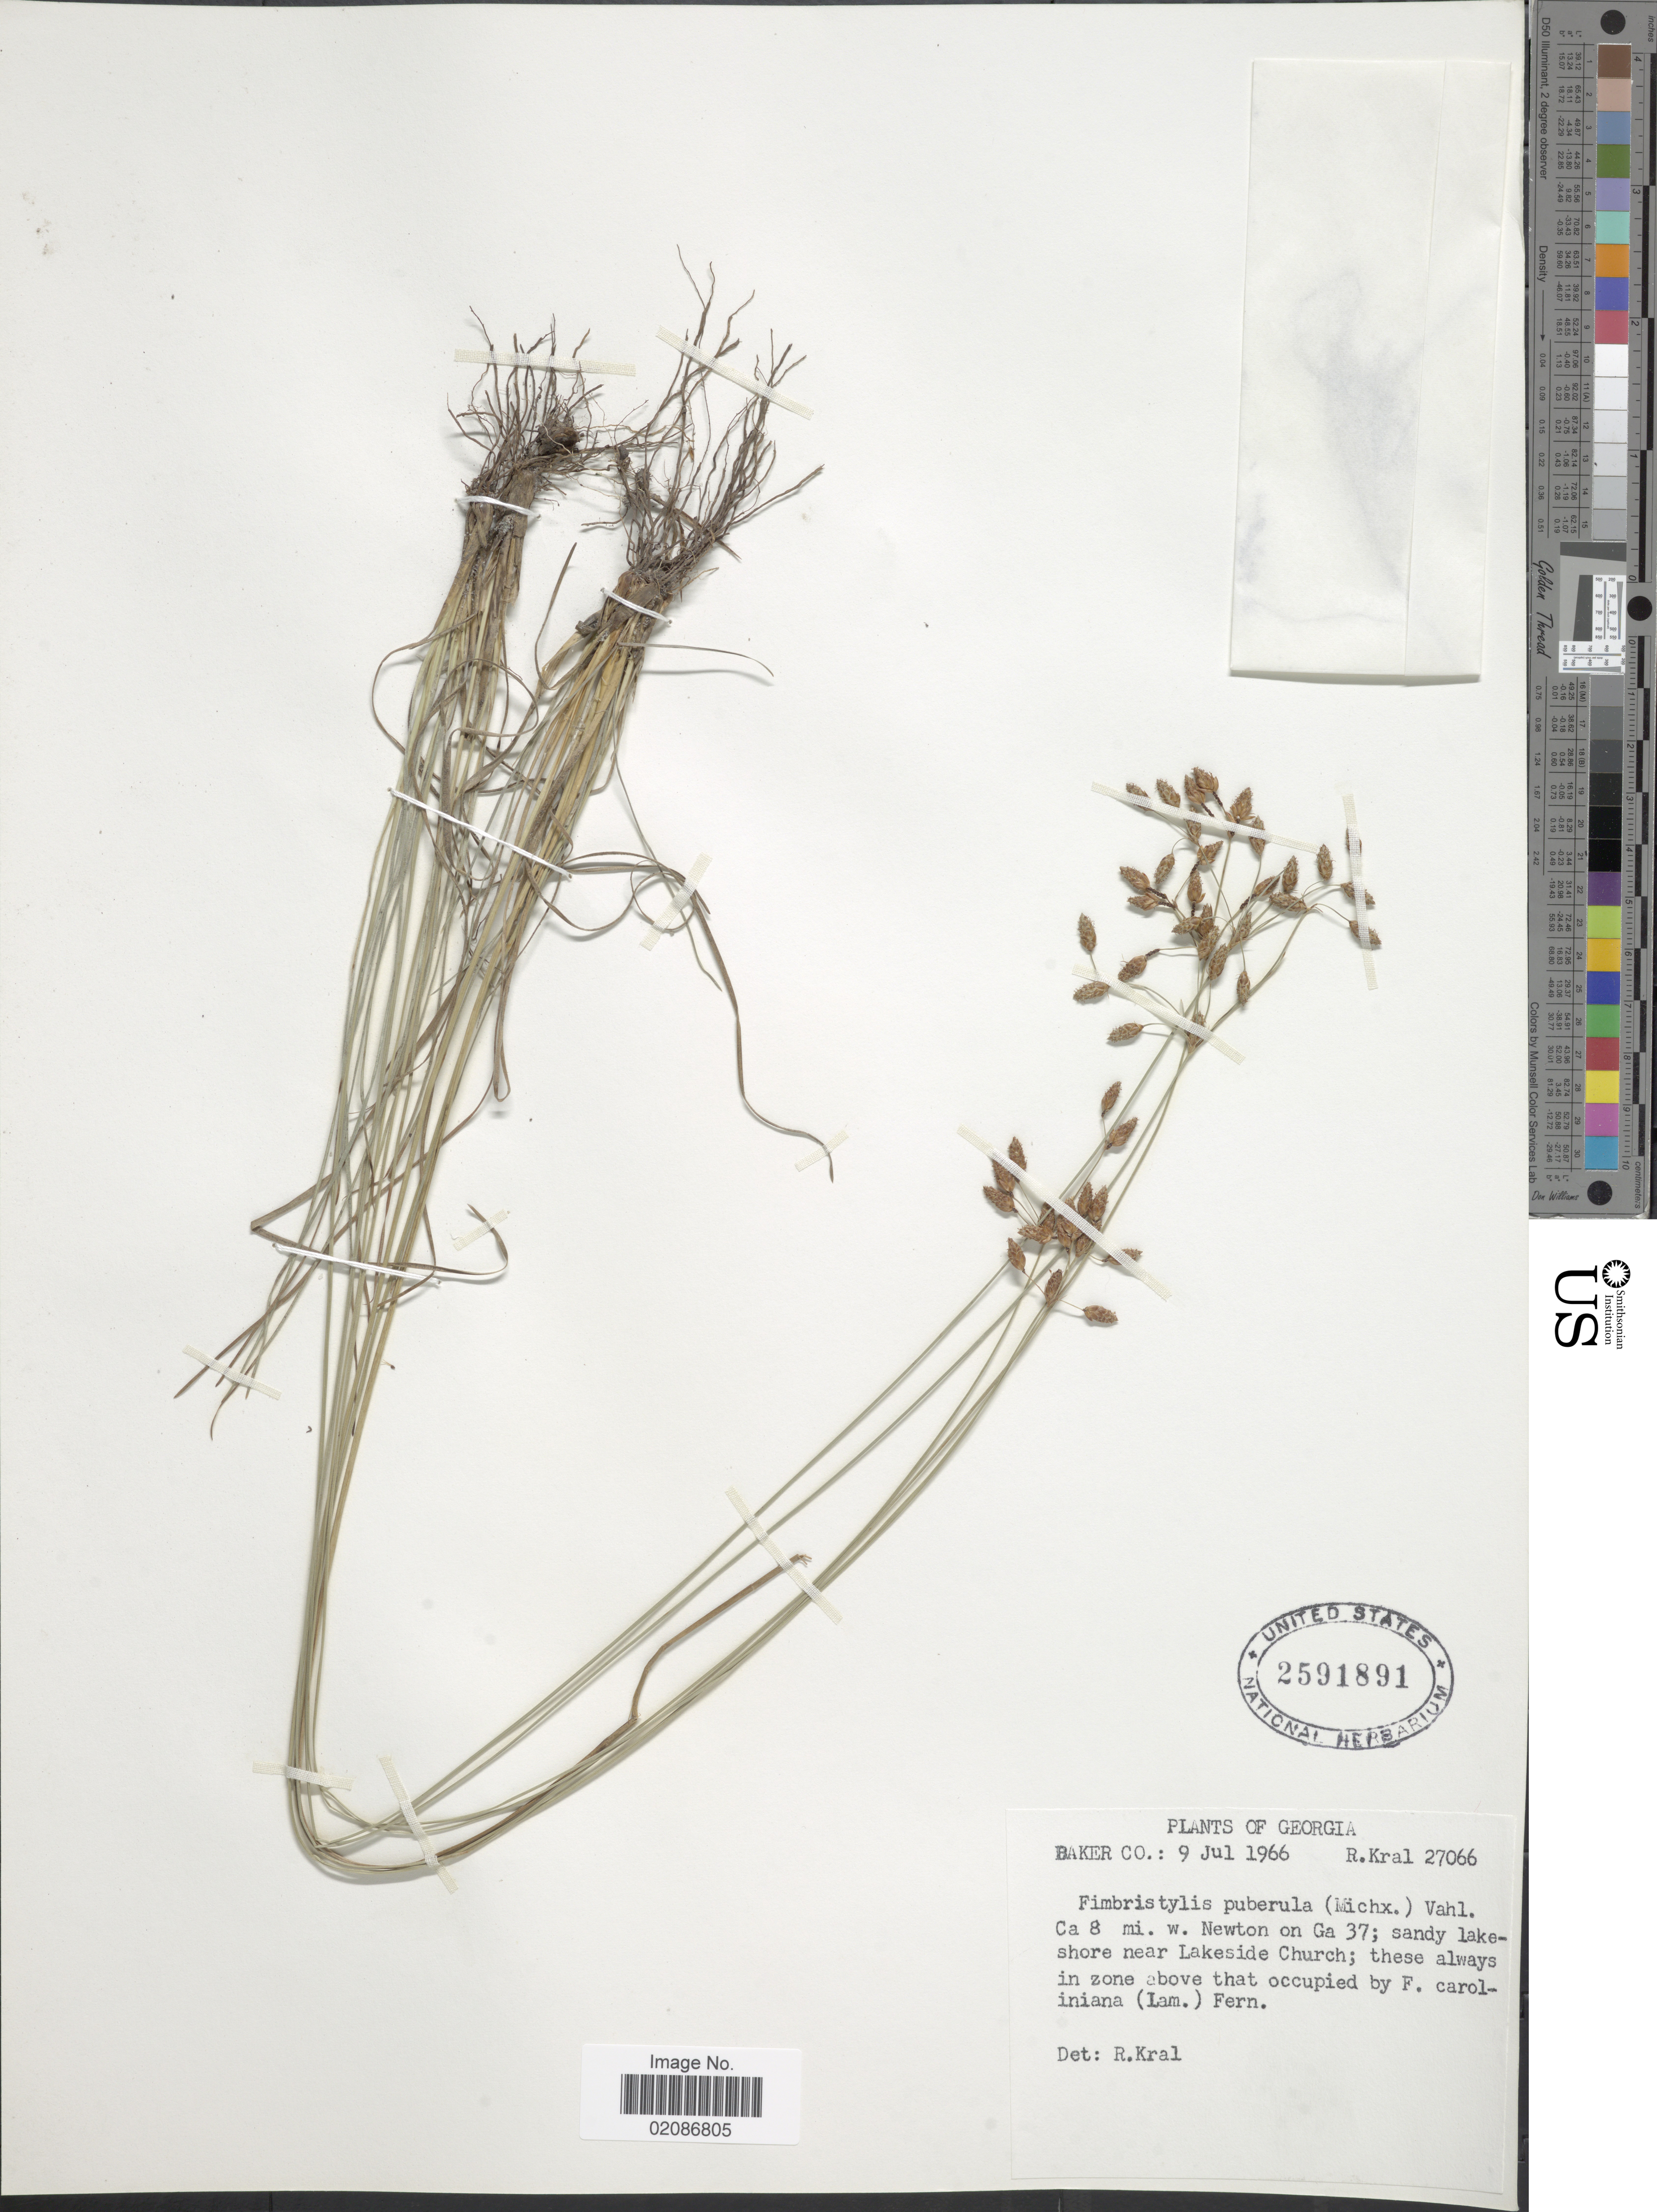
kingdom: Plantae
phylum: Tracheophyta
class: Liliopsida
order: Poales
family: Cyperaceae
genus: Fimbristylis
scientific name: Fimbristylis puberula var. puberula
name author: (Michx.) Vahl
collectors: R. Kral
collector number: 27066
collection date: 1966-07-09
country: United States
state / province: Georgia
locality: Baker Co.: Ca. 8 mi. w. Newton on Ga 37; sandy lakeshore near Lakeside Church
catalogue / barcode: US 2591891